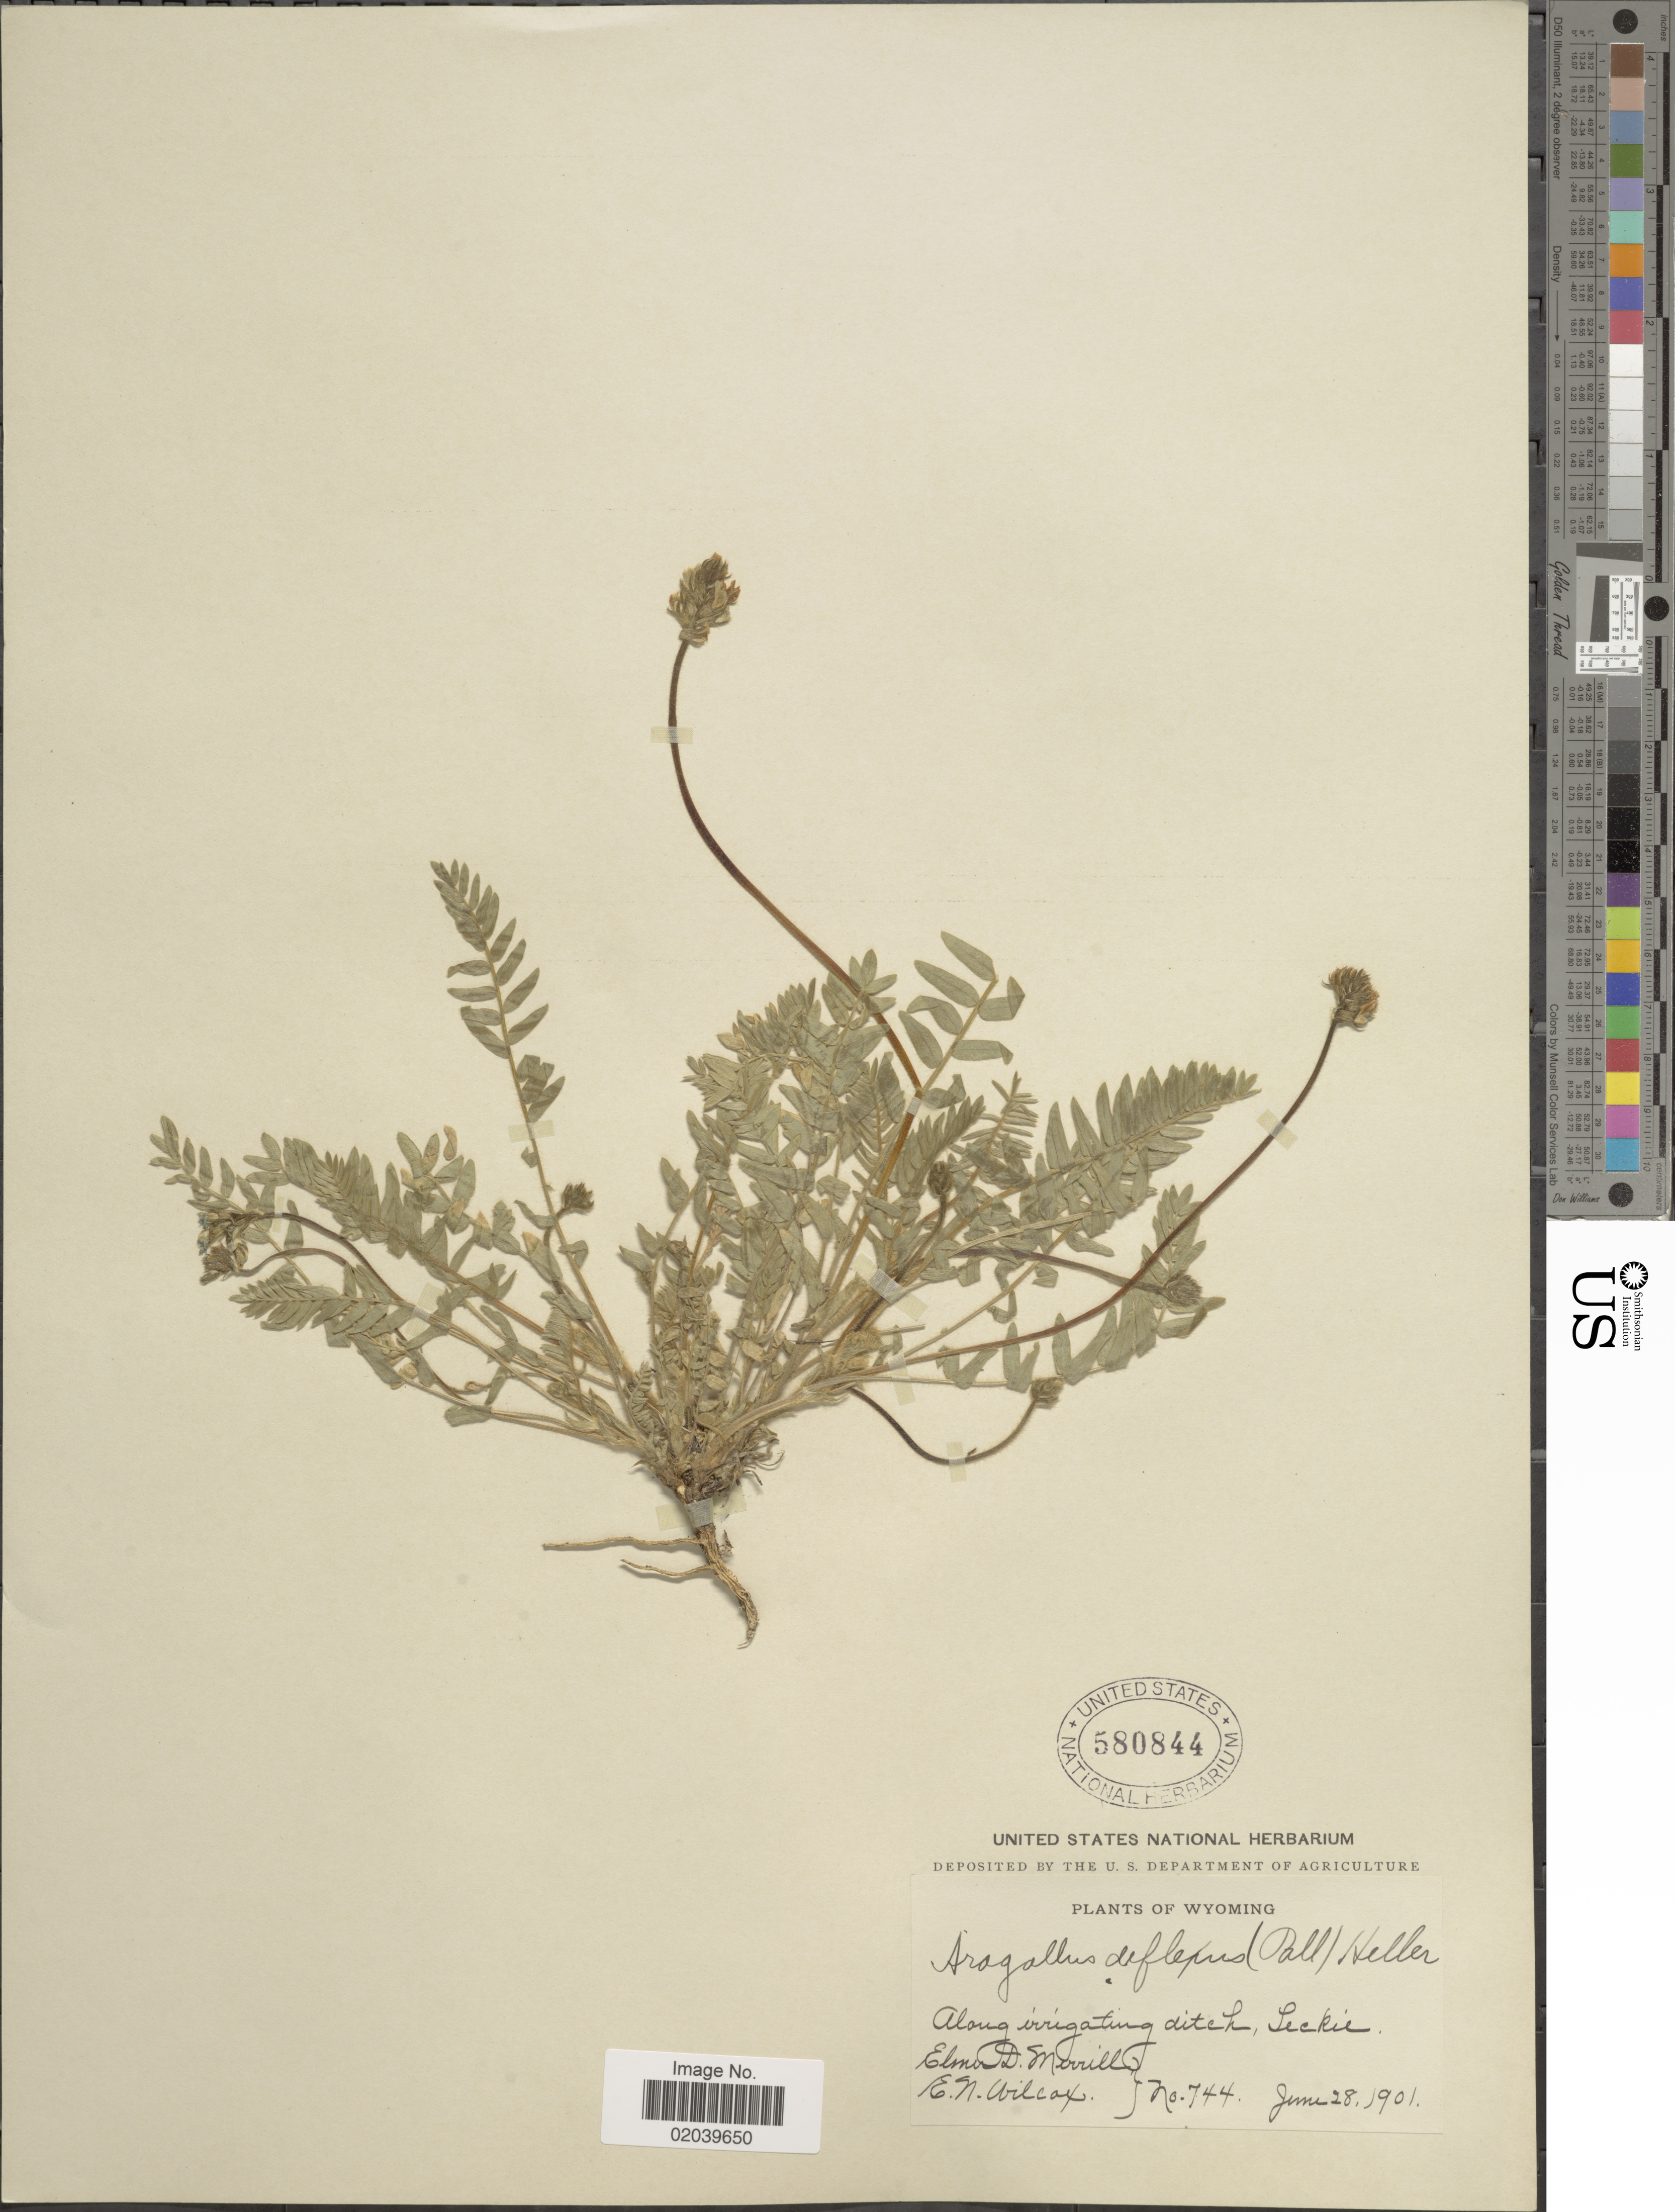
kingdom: Plantae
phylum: Tracheophyta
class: Magnoliopsida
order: Fabales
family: Fabaceae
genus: Oxytropis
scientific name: Oxytropis deflexa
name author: (Pall.) DC.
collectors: E. D. Merrill & E. Wilcox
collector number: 744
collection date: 1901-06-28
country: United States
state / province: Wyoming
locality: Along irrigating ditch, Leckie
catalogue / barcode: US 580844